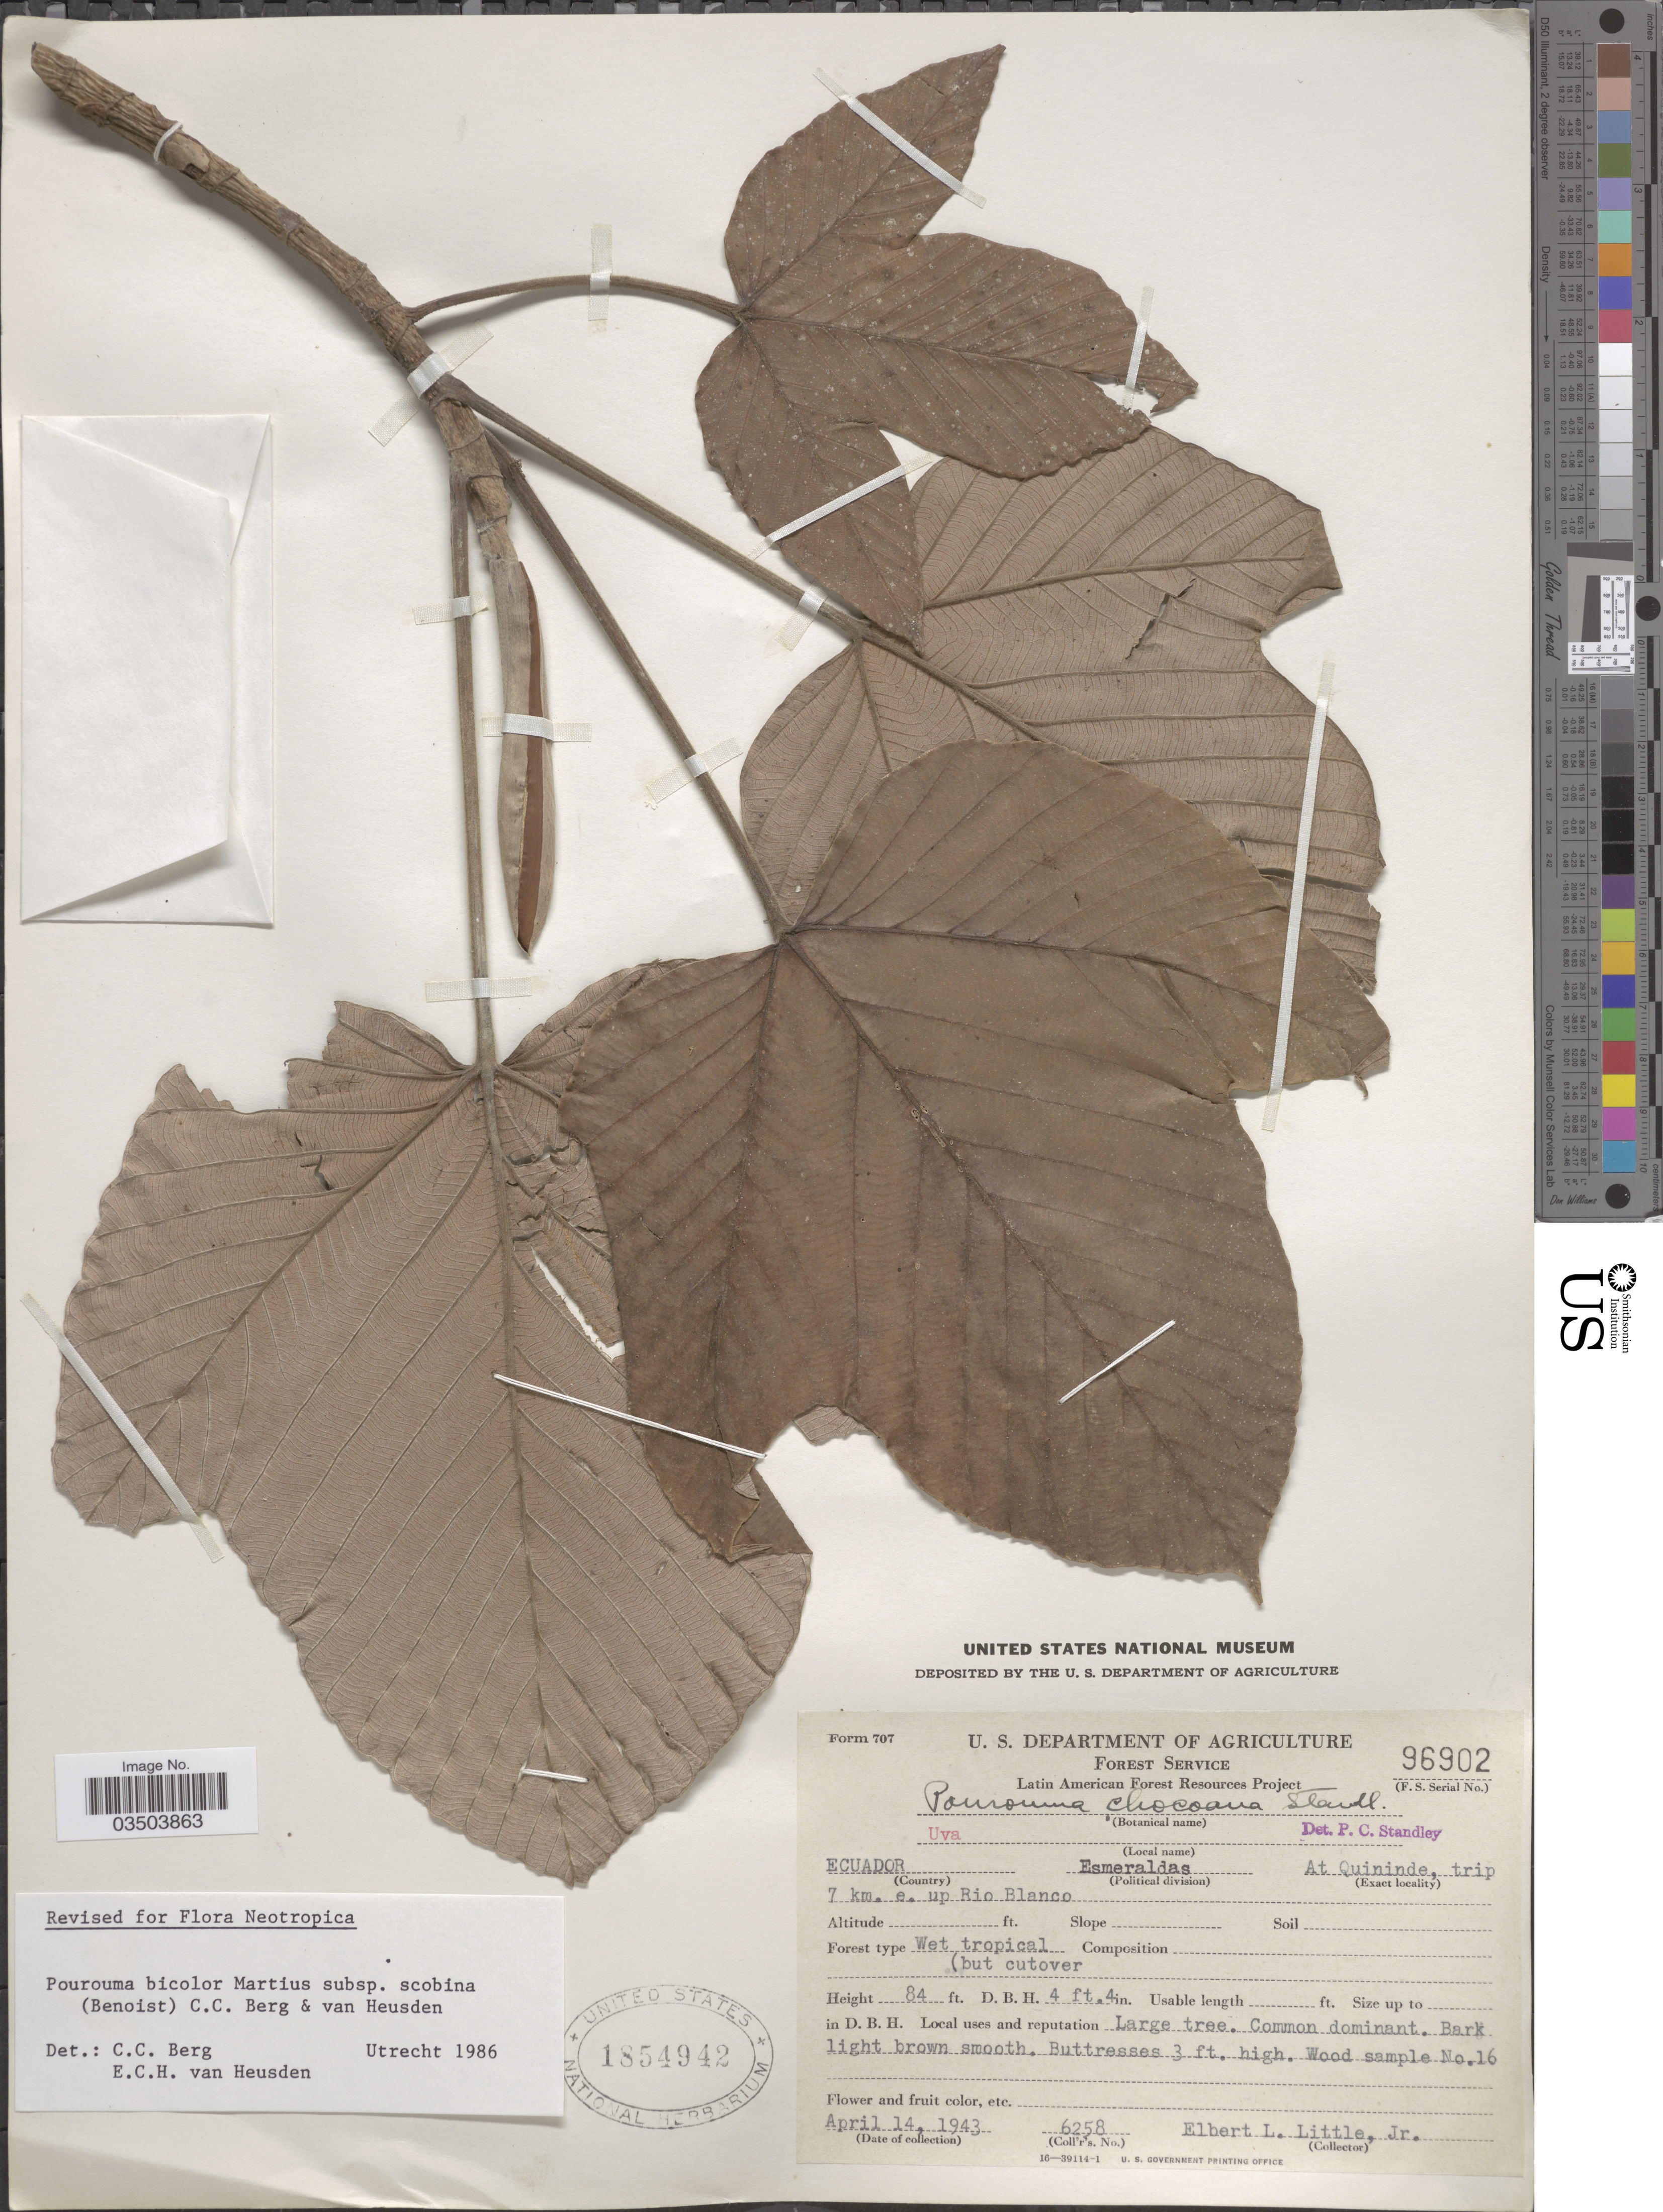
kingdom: Plantae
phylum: Tracheophyta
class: Magnoliopsida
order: Rosales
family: Urticaceae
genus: Pourouma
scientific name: Pourouma bicolor subsp. scobina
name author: (Benoist) C.C. Berg & Heusden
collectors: E. L. Little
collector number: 6258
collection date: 1943-04-14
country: Ecuador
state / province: Esmeraldas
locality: At Quininde, trip 7 km. e. up Rio Blanco.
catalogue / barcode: US 1854942